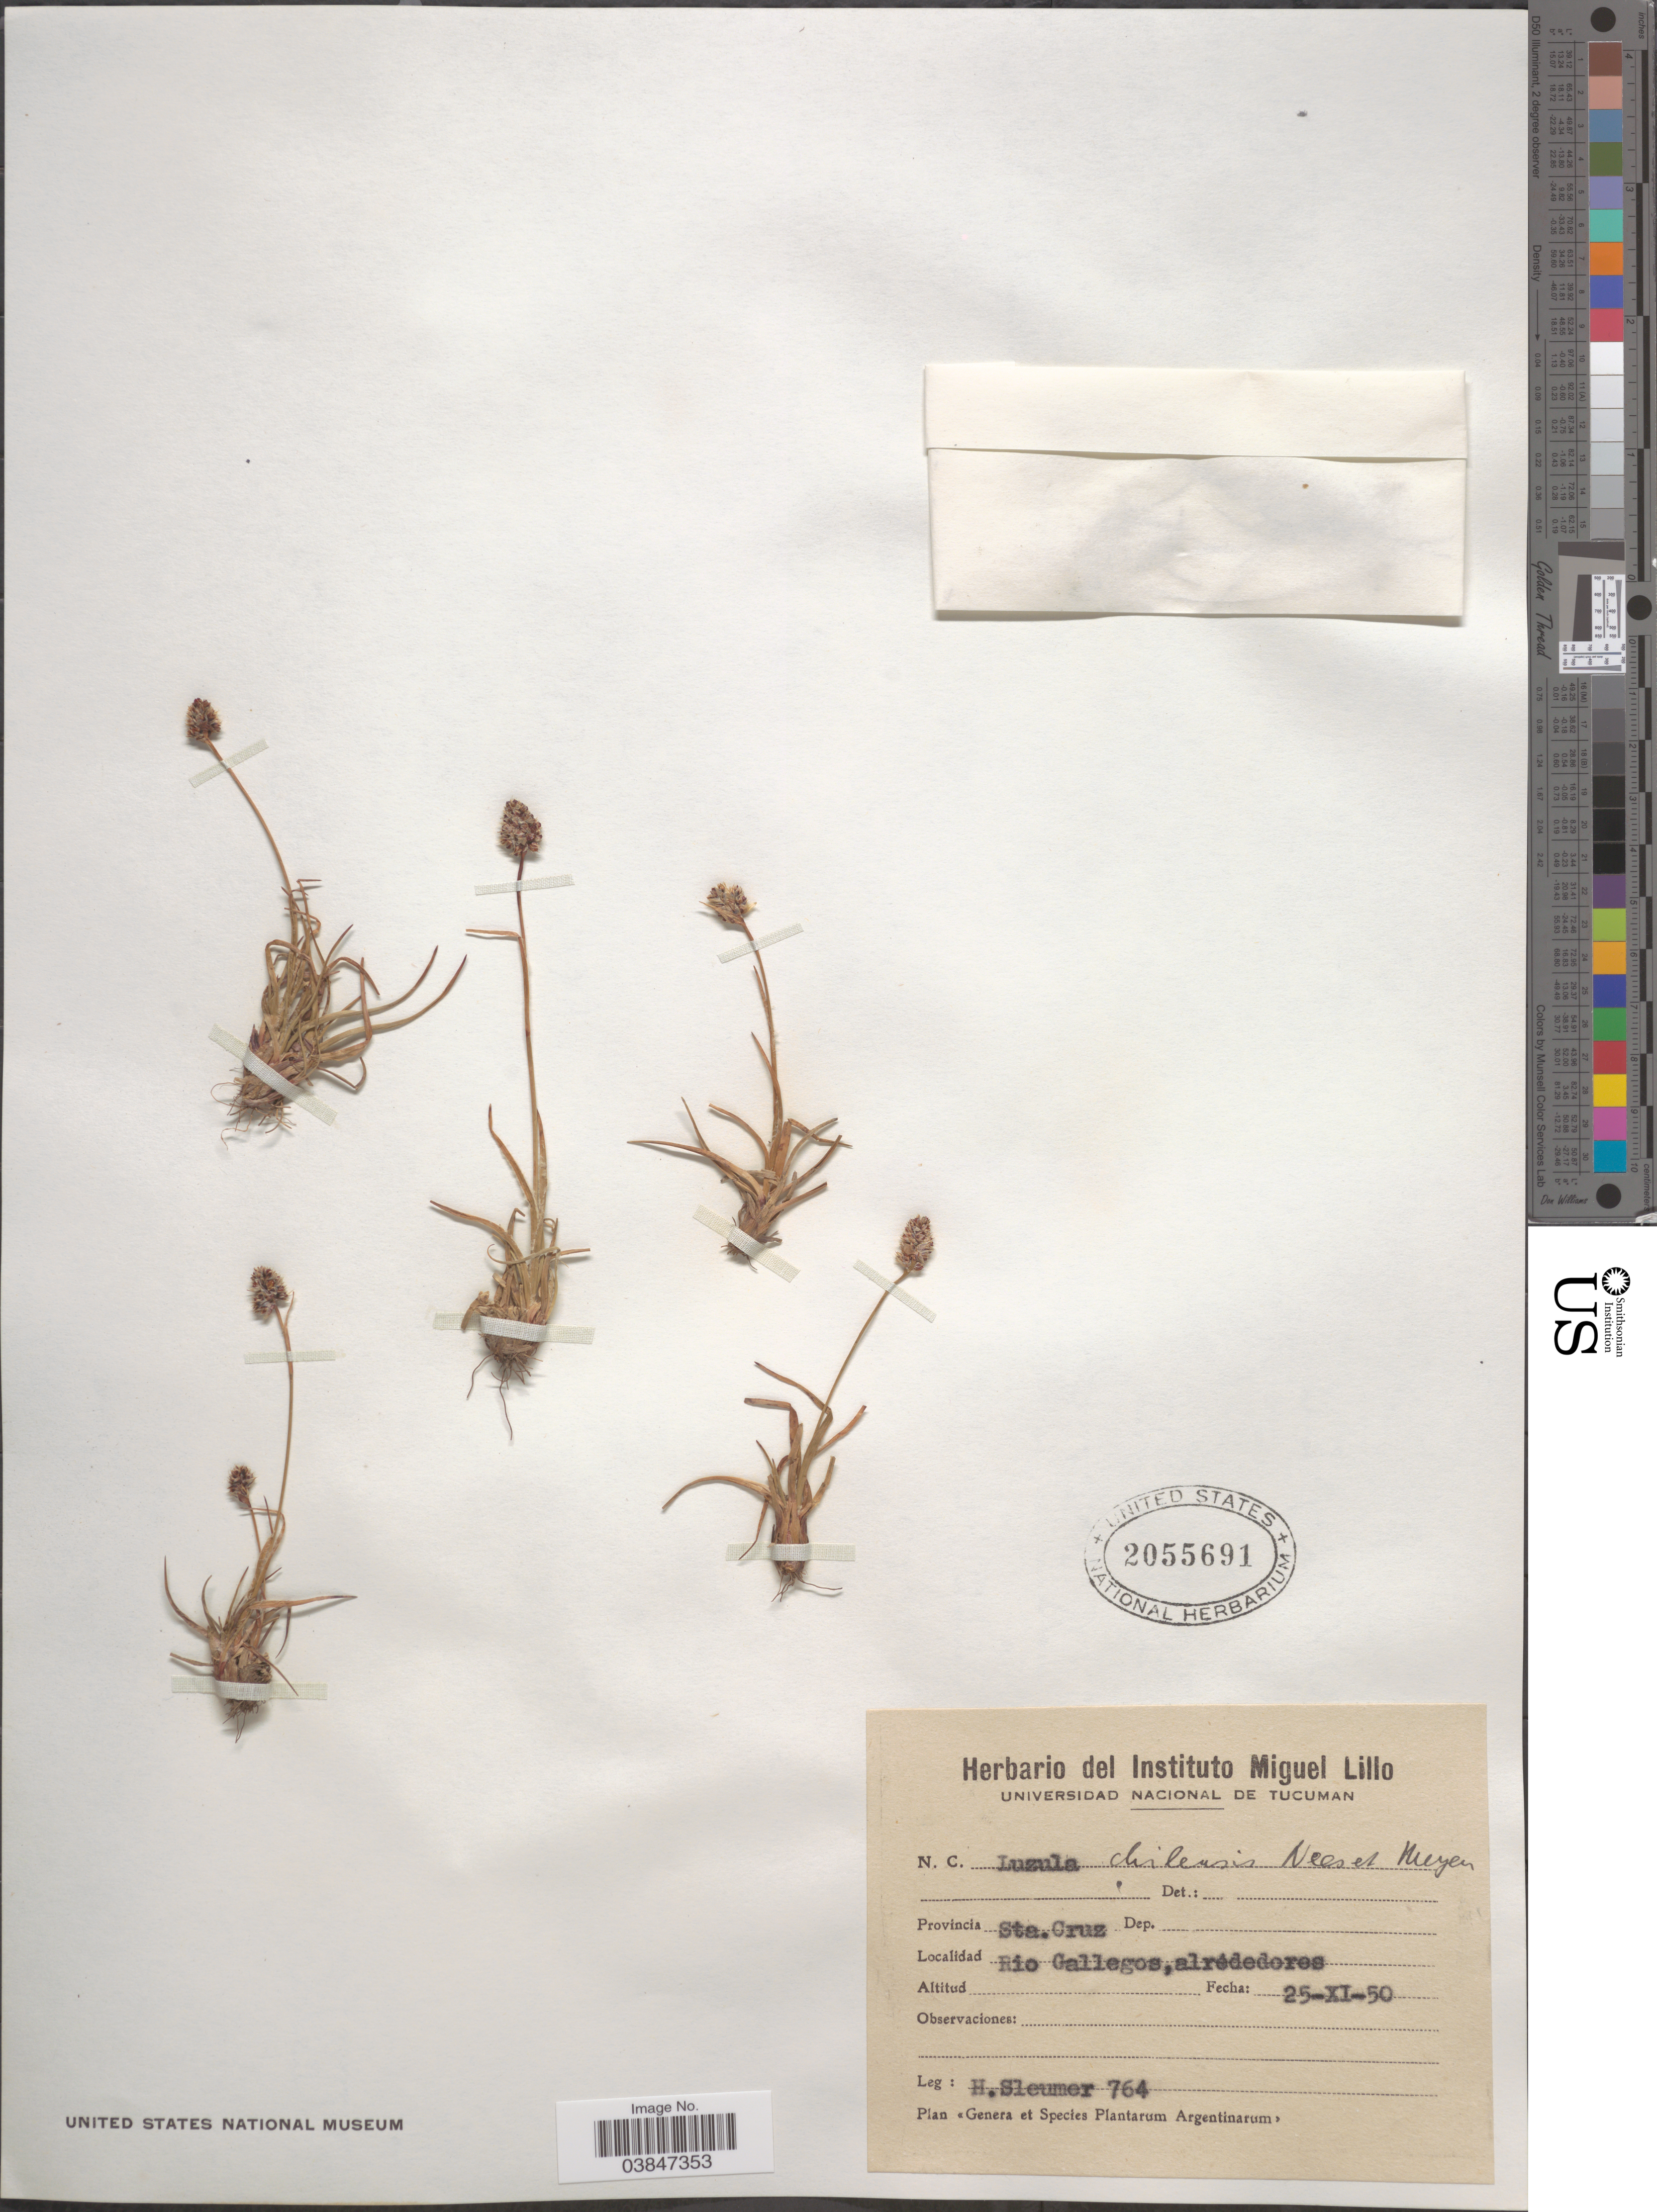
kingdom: Plantae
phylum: Tracheophyta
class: Liliopsida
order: Poales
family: Juncaceae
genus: Luzula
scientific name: Luzula chilensis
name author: Nees & Meyen ex Kunth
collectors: H. O. Sleumer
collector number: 764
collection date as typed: Transcribed d/m/y: 25/11/50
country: Argentina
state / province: Santa Cruz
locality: Rio Gallegos, alrédedores.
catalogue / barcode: US 2055691